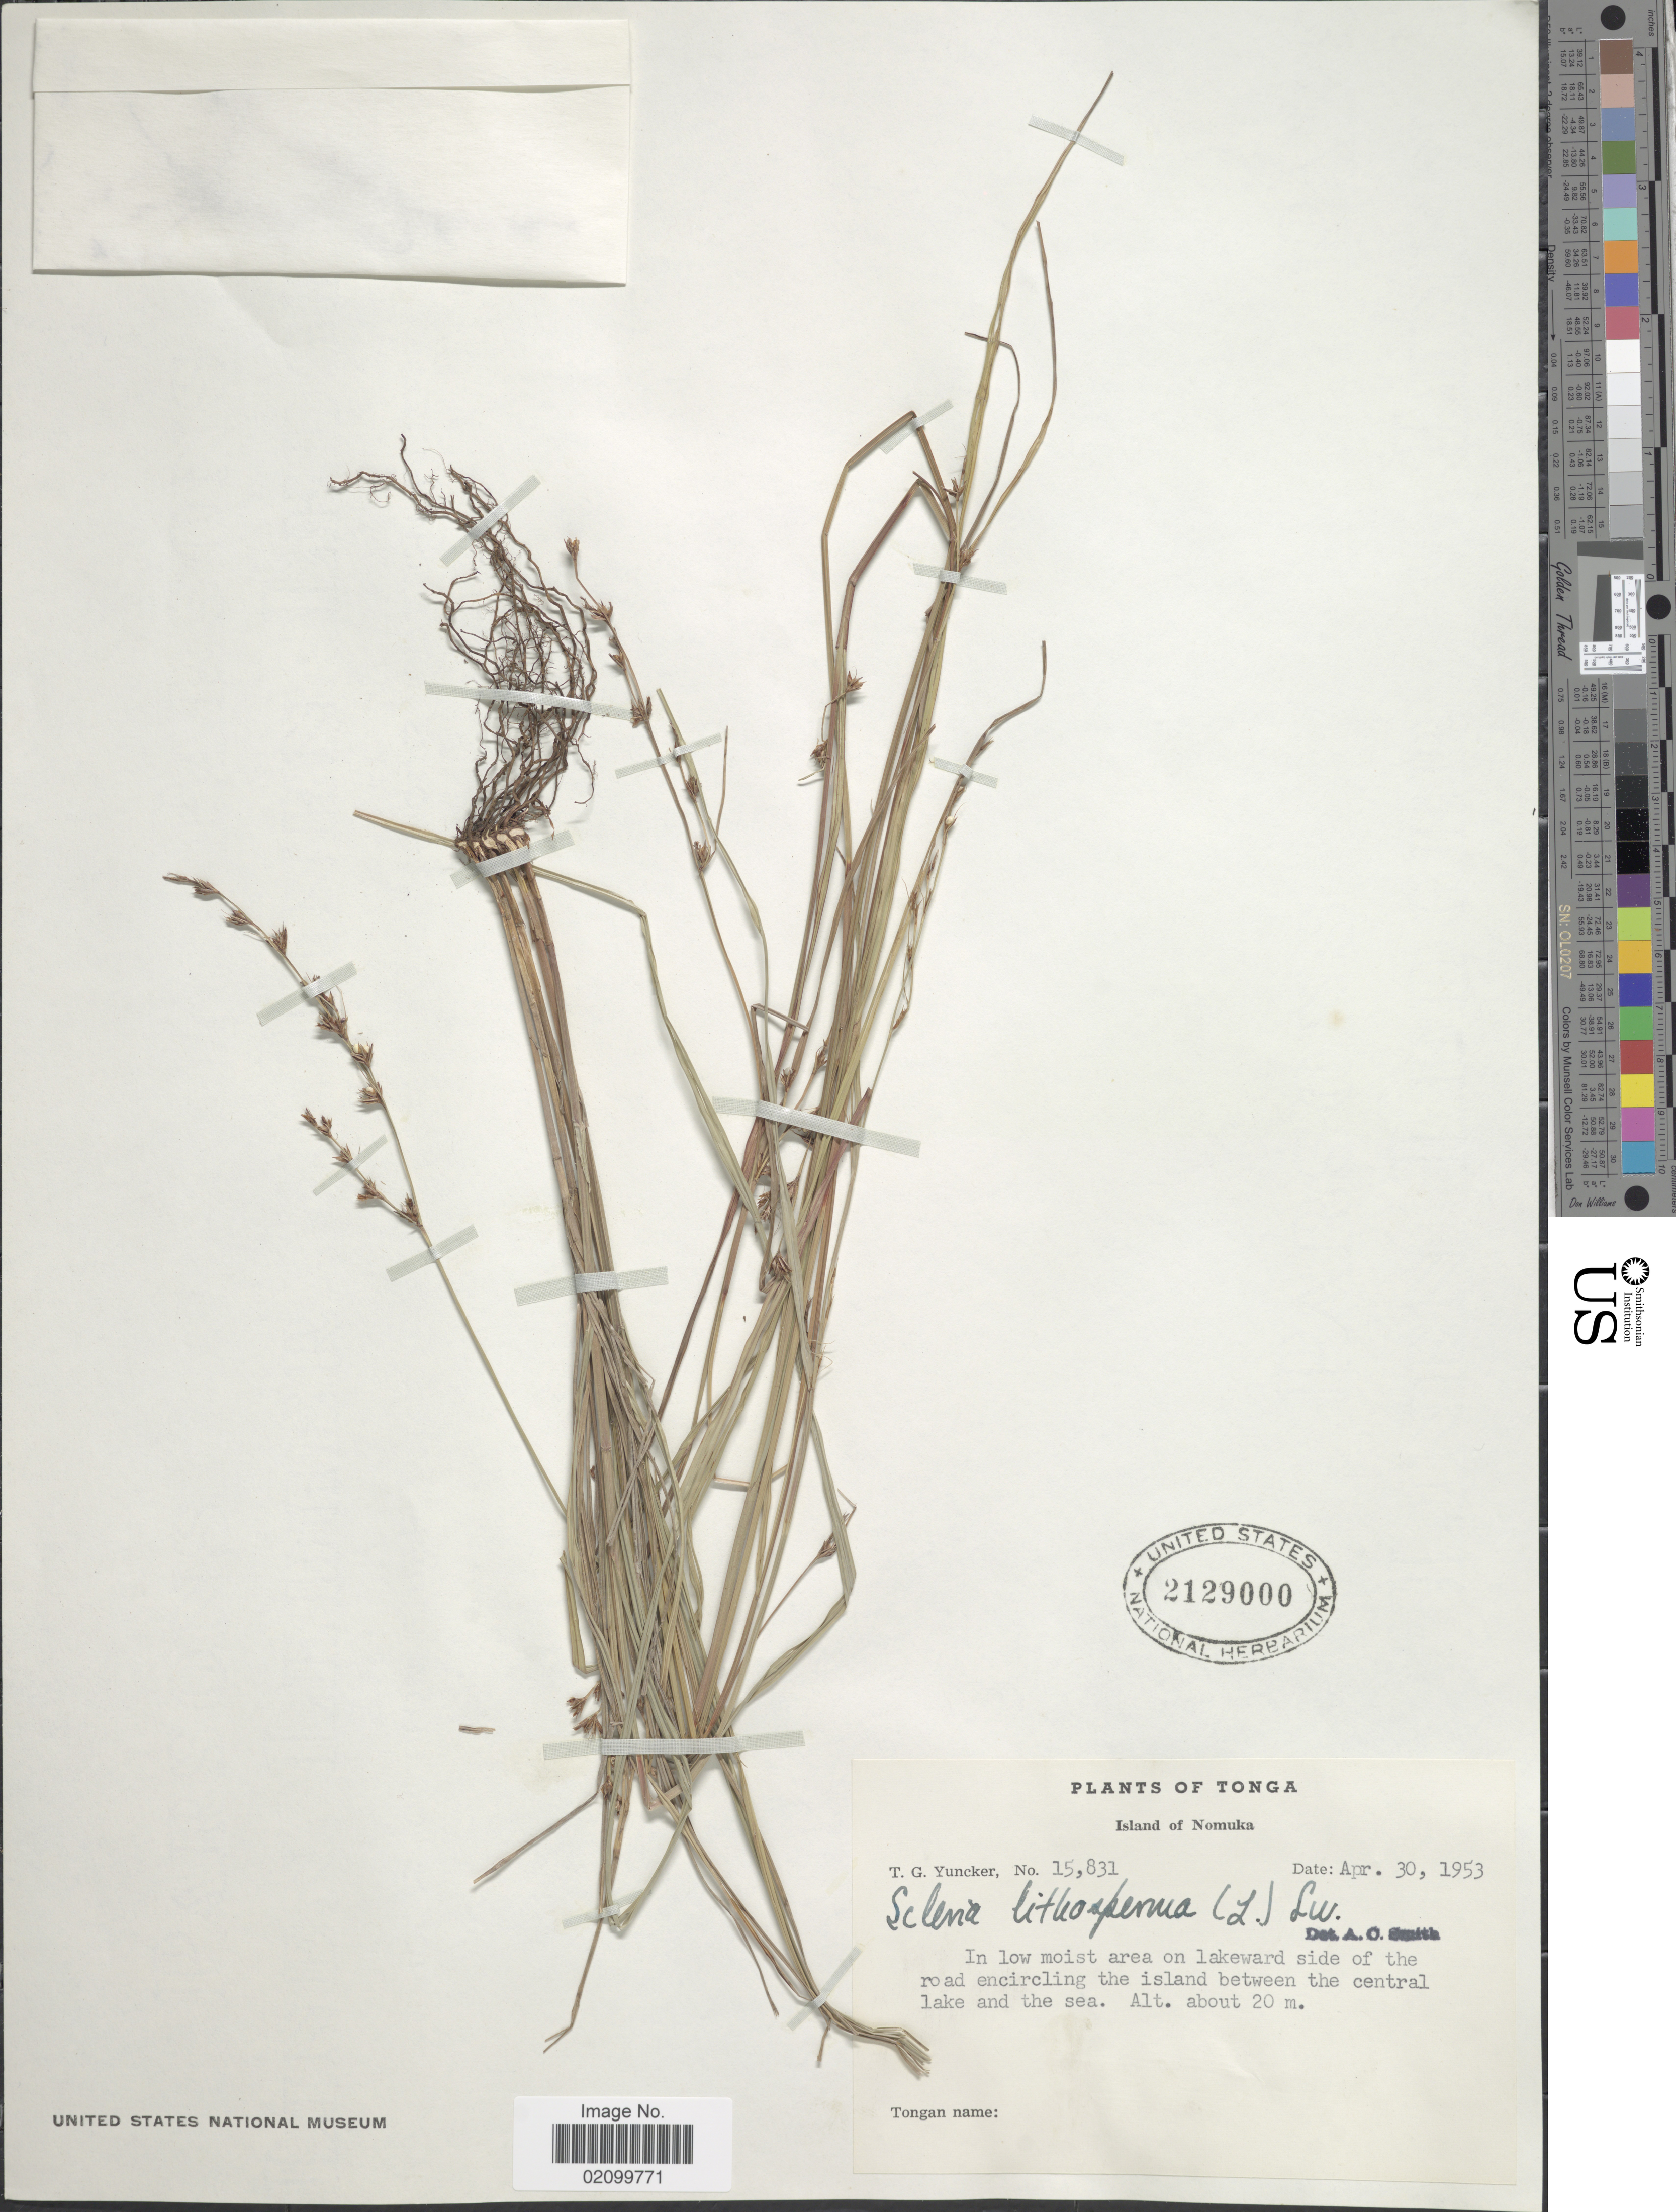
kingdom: Plantae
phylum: Tracheophyta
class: Liliopsida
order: Poales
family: Cyperaceae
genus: Scleria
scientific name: Scleria lithosperma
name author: (L.) Sw.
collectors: T. G. Yuncker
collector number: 15831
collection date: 1953-04-30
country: Tonga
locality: Island of Nomuka. In a low moist area on lakeward side of the road encircling the island between the central lake and the sea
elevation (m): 20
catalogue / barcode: US 2129000